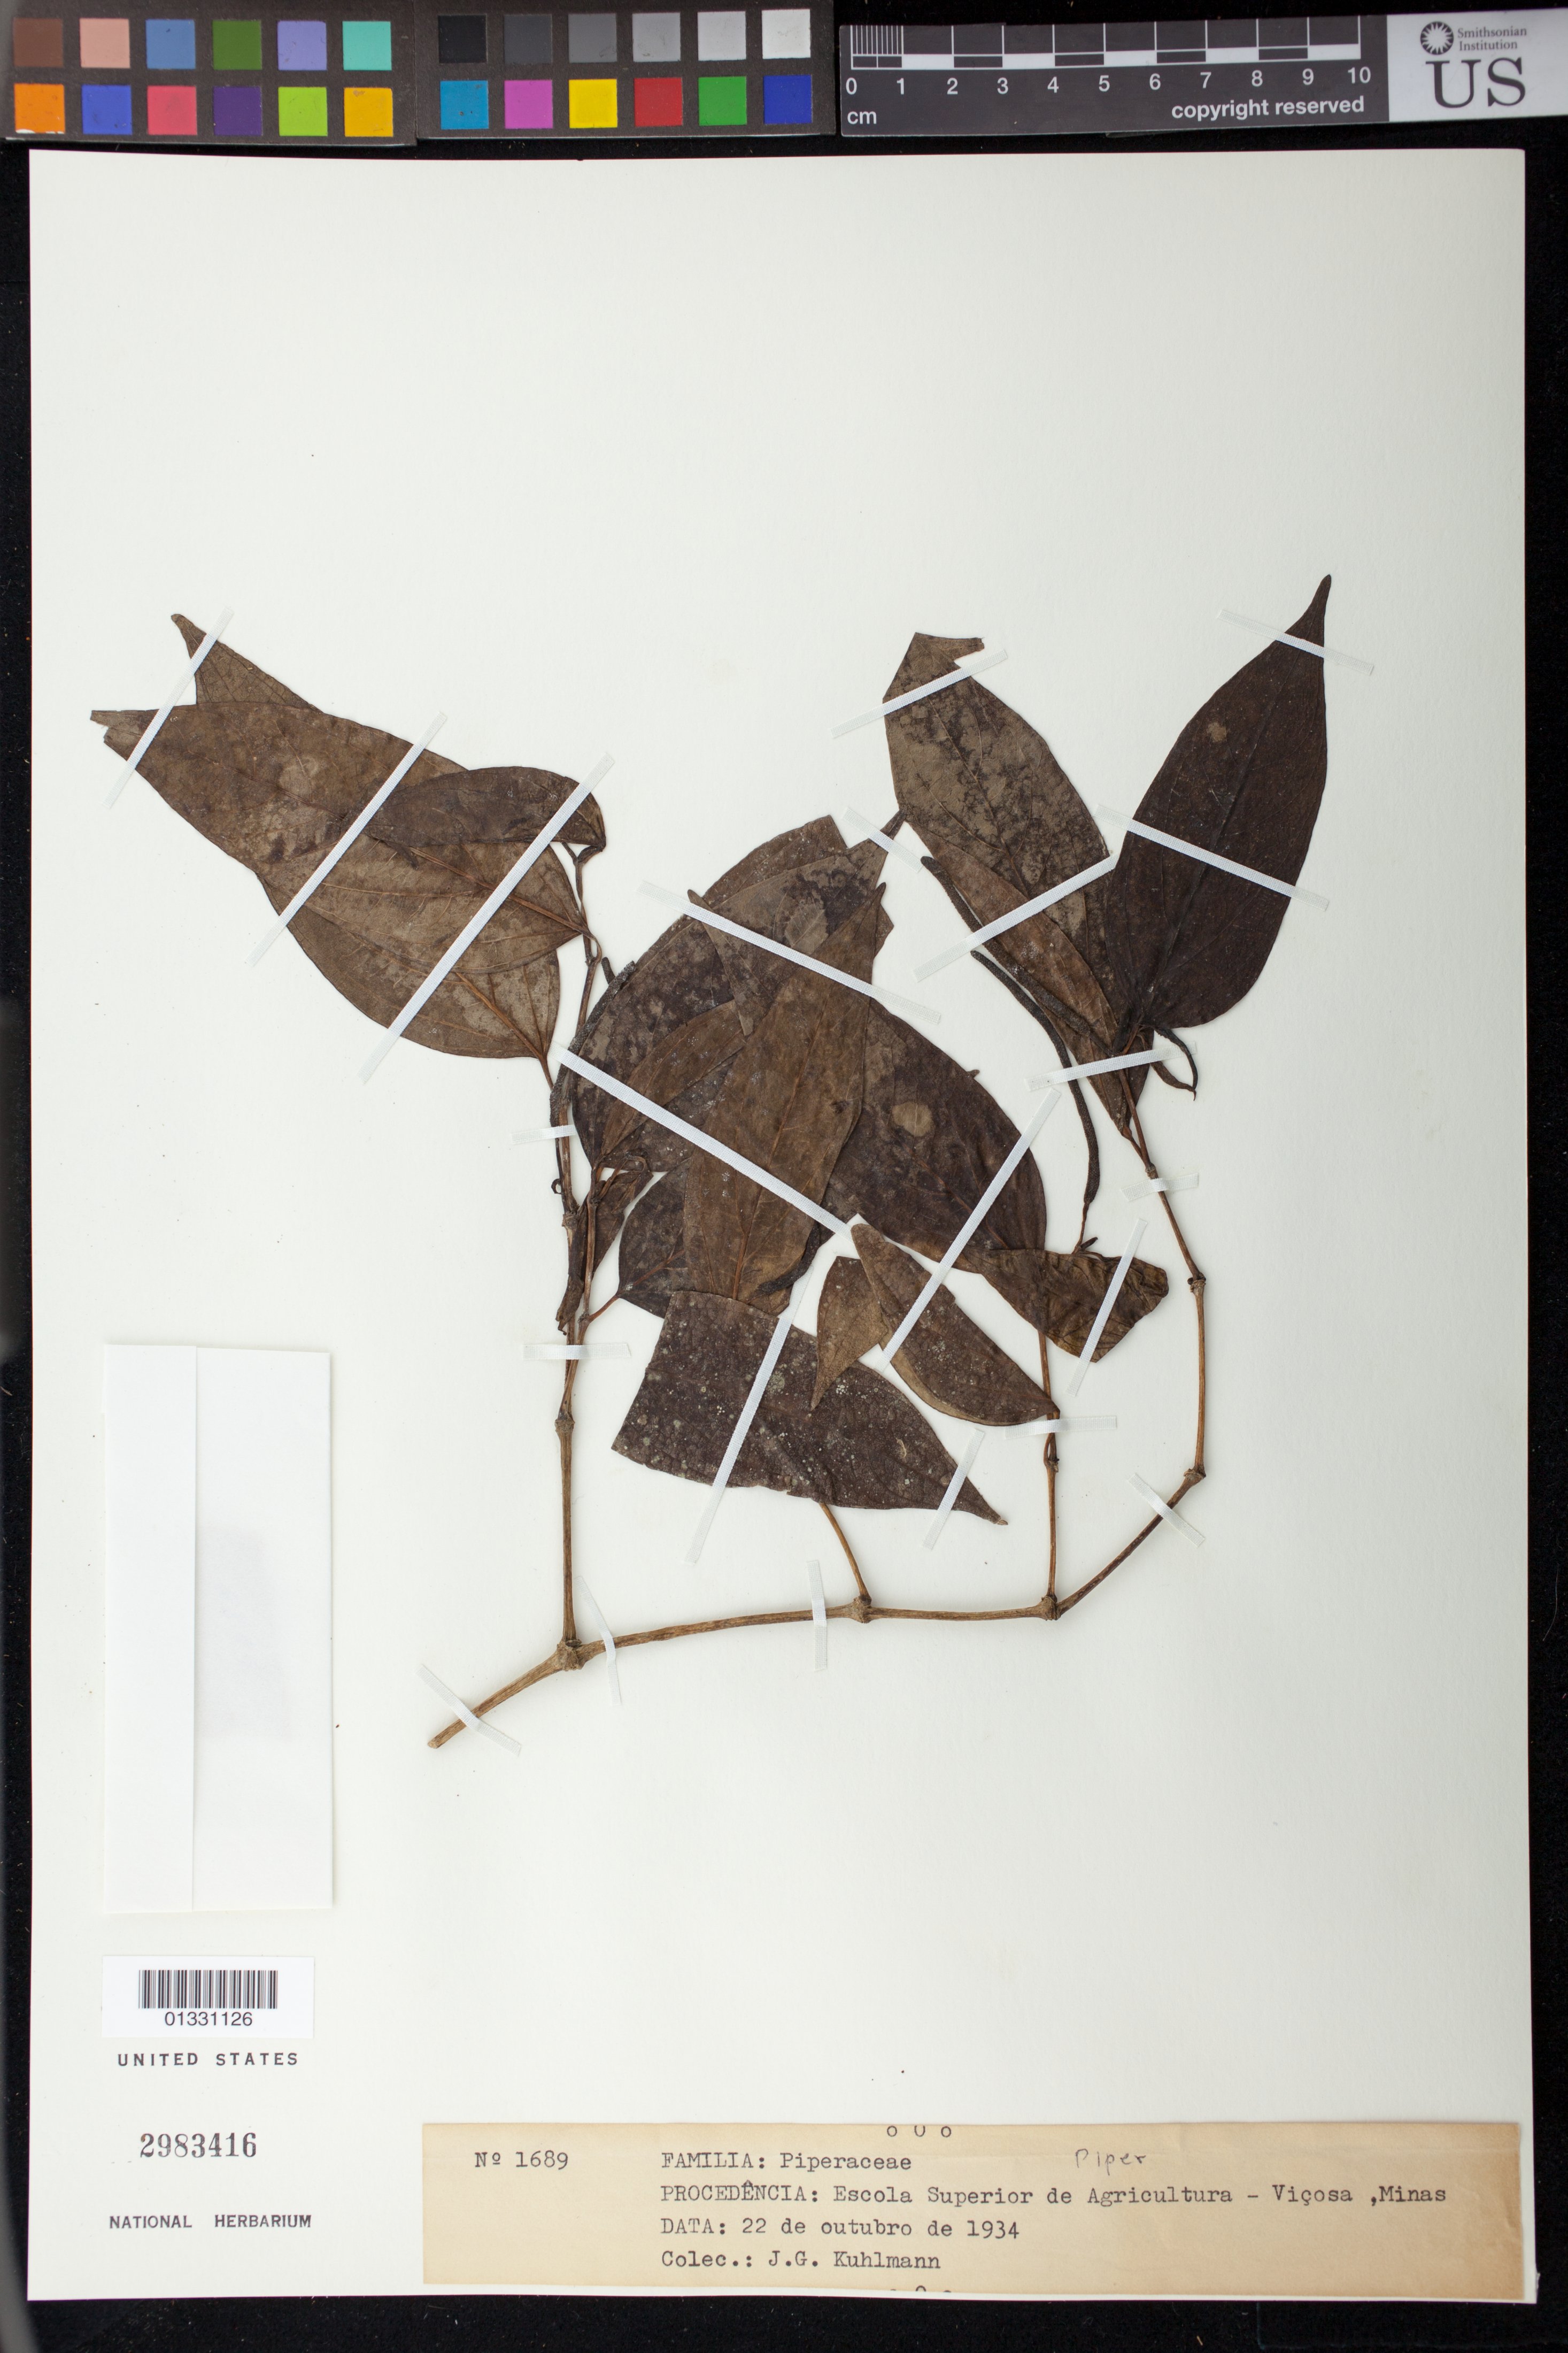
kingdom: Plantae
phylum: Tracheophyta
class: Magnoliopsida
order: Piperales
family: Piperaceae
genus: Piper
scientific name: Piper sp.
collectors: J. G. Kuhlmann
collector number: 1689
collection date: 1934-10-22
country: Brazil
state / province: Minas Gerais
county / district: Viçosa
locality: Escola Superior de Agricultura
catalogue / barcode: US 2983416